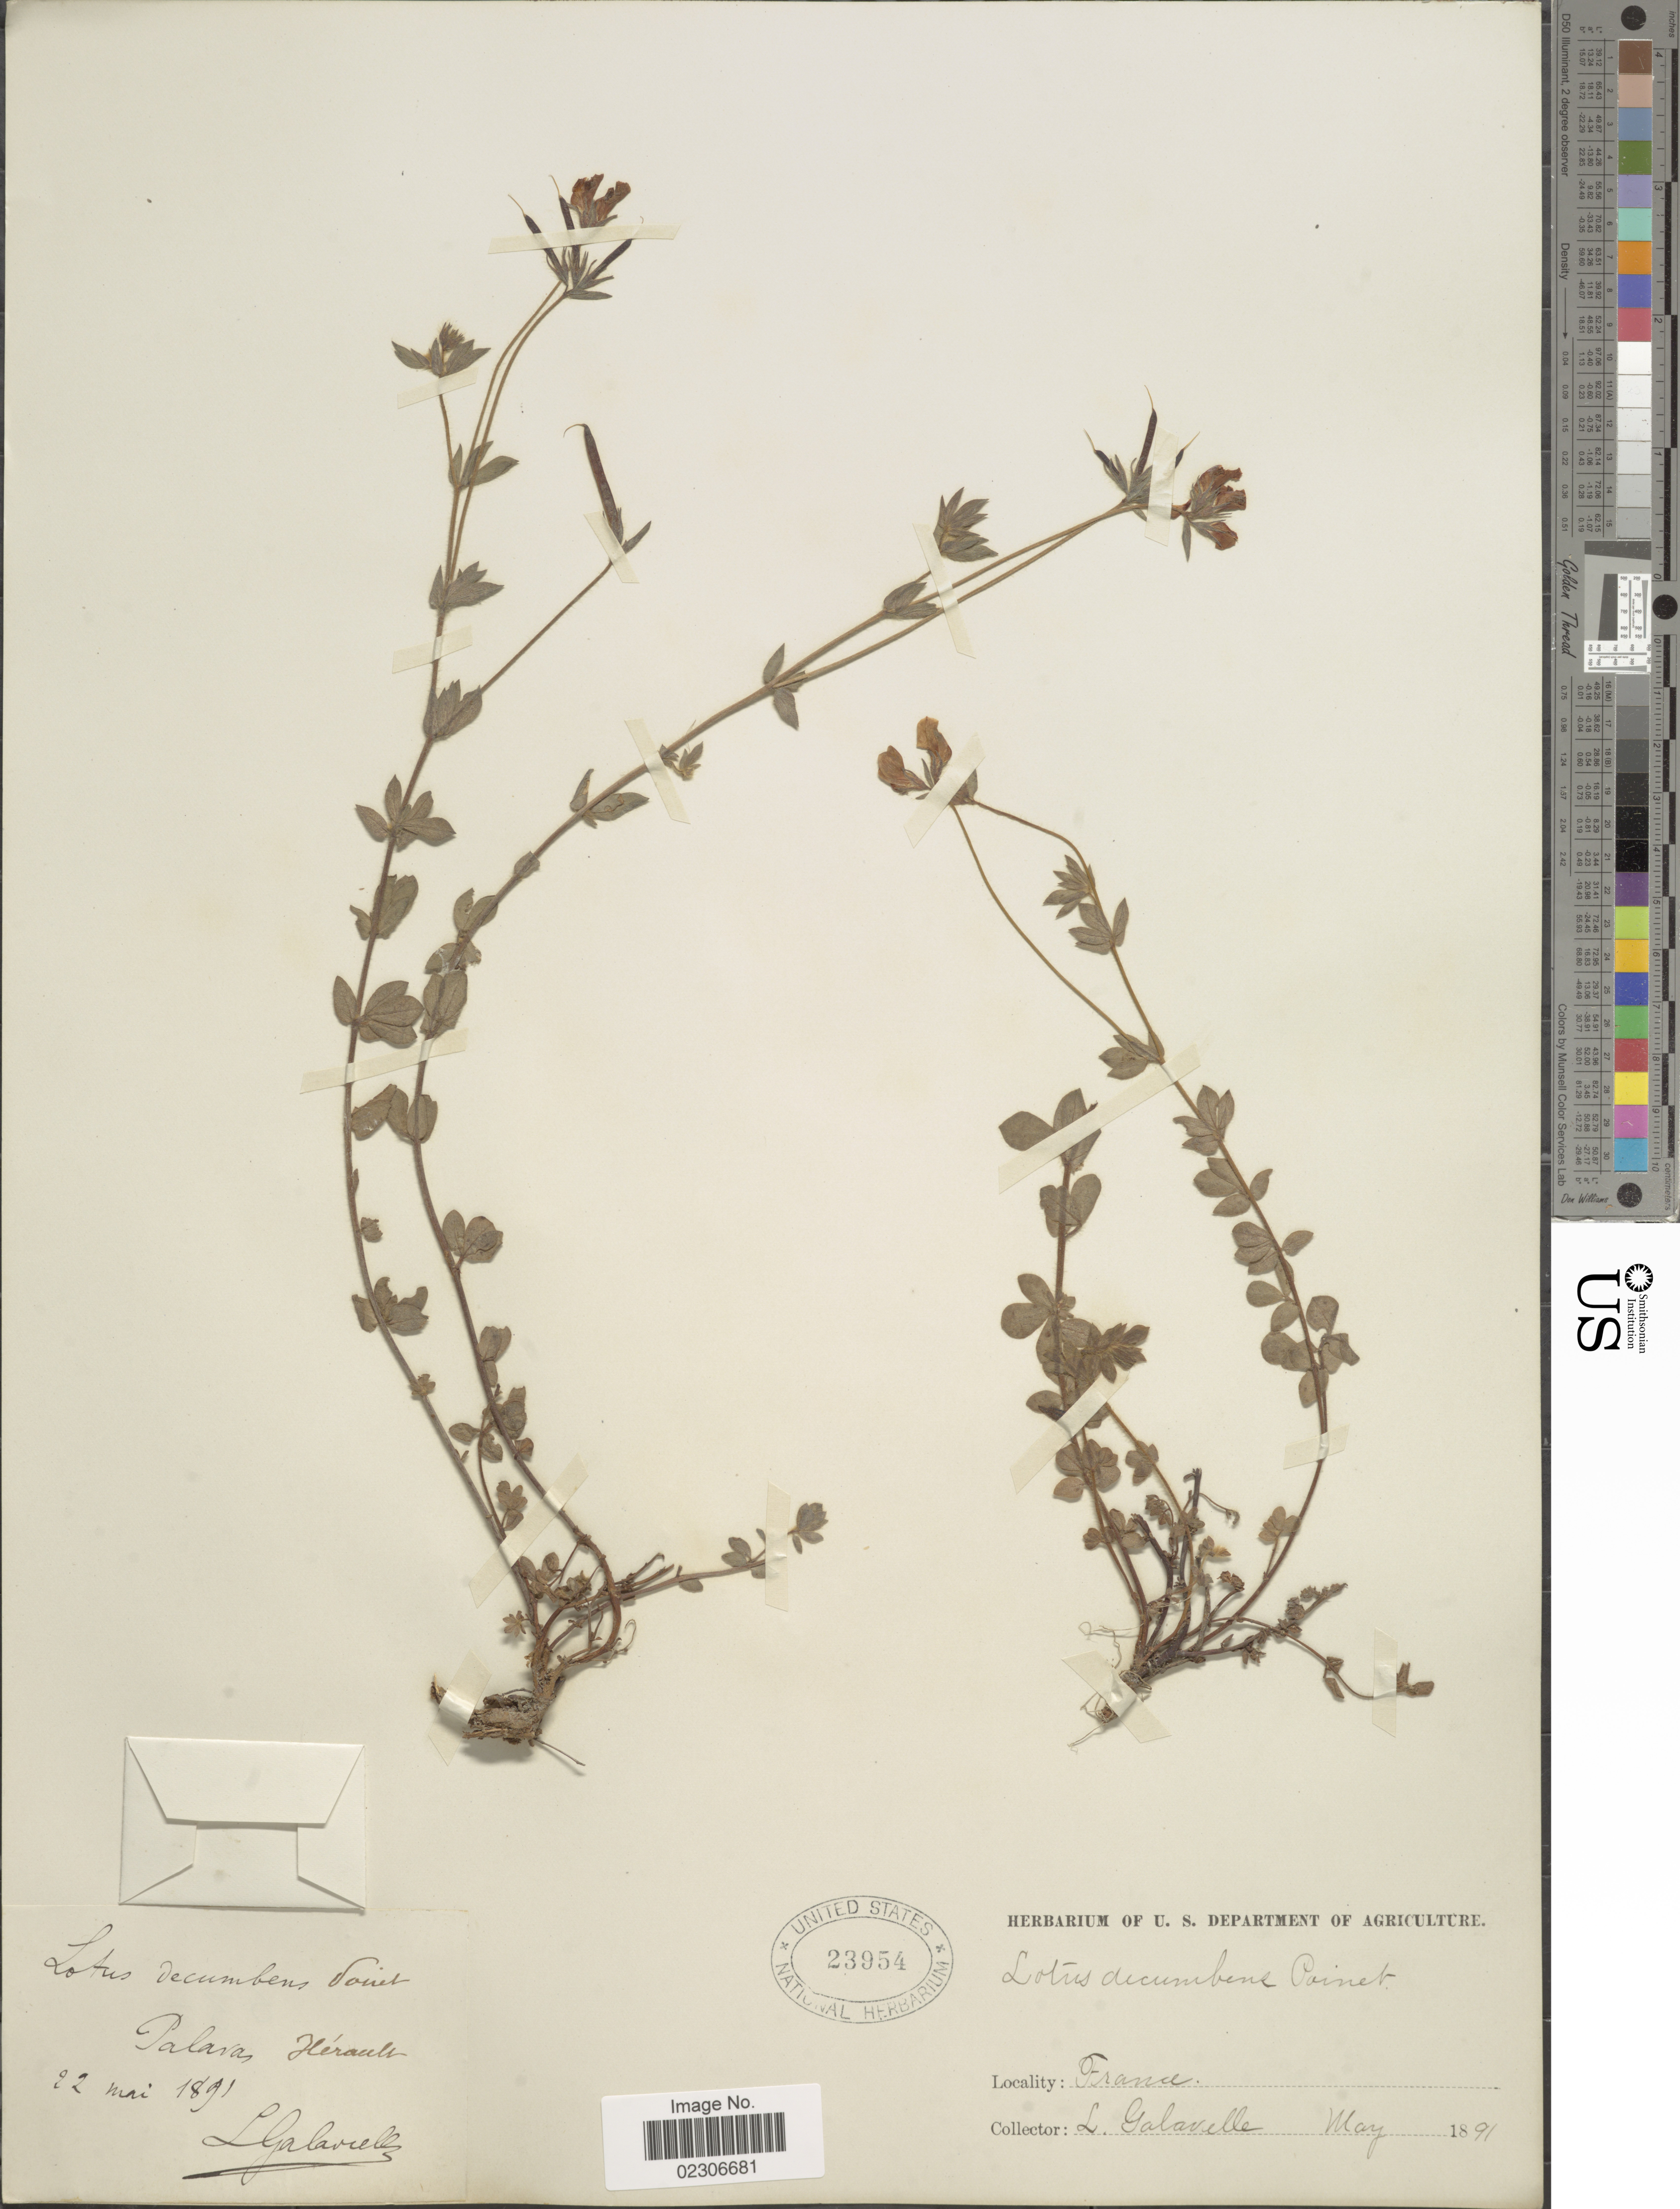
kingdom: Plantae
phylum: Tracheophyta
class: Magnoliopsida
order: Fabales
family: Fabaceae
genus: Lotus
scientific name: Lotus decumbens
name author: Poir.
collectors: Galavielle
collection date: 1891-05-22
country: France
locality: Palavas Hérault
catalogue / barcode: US 23954